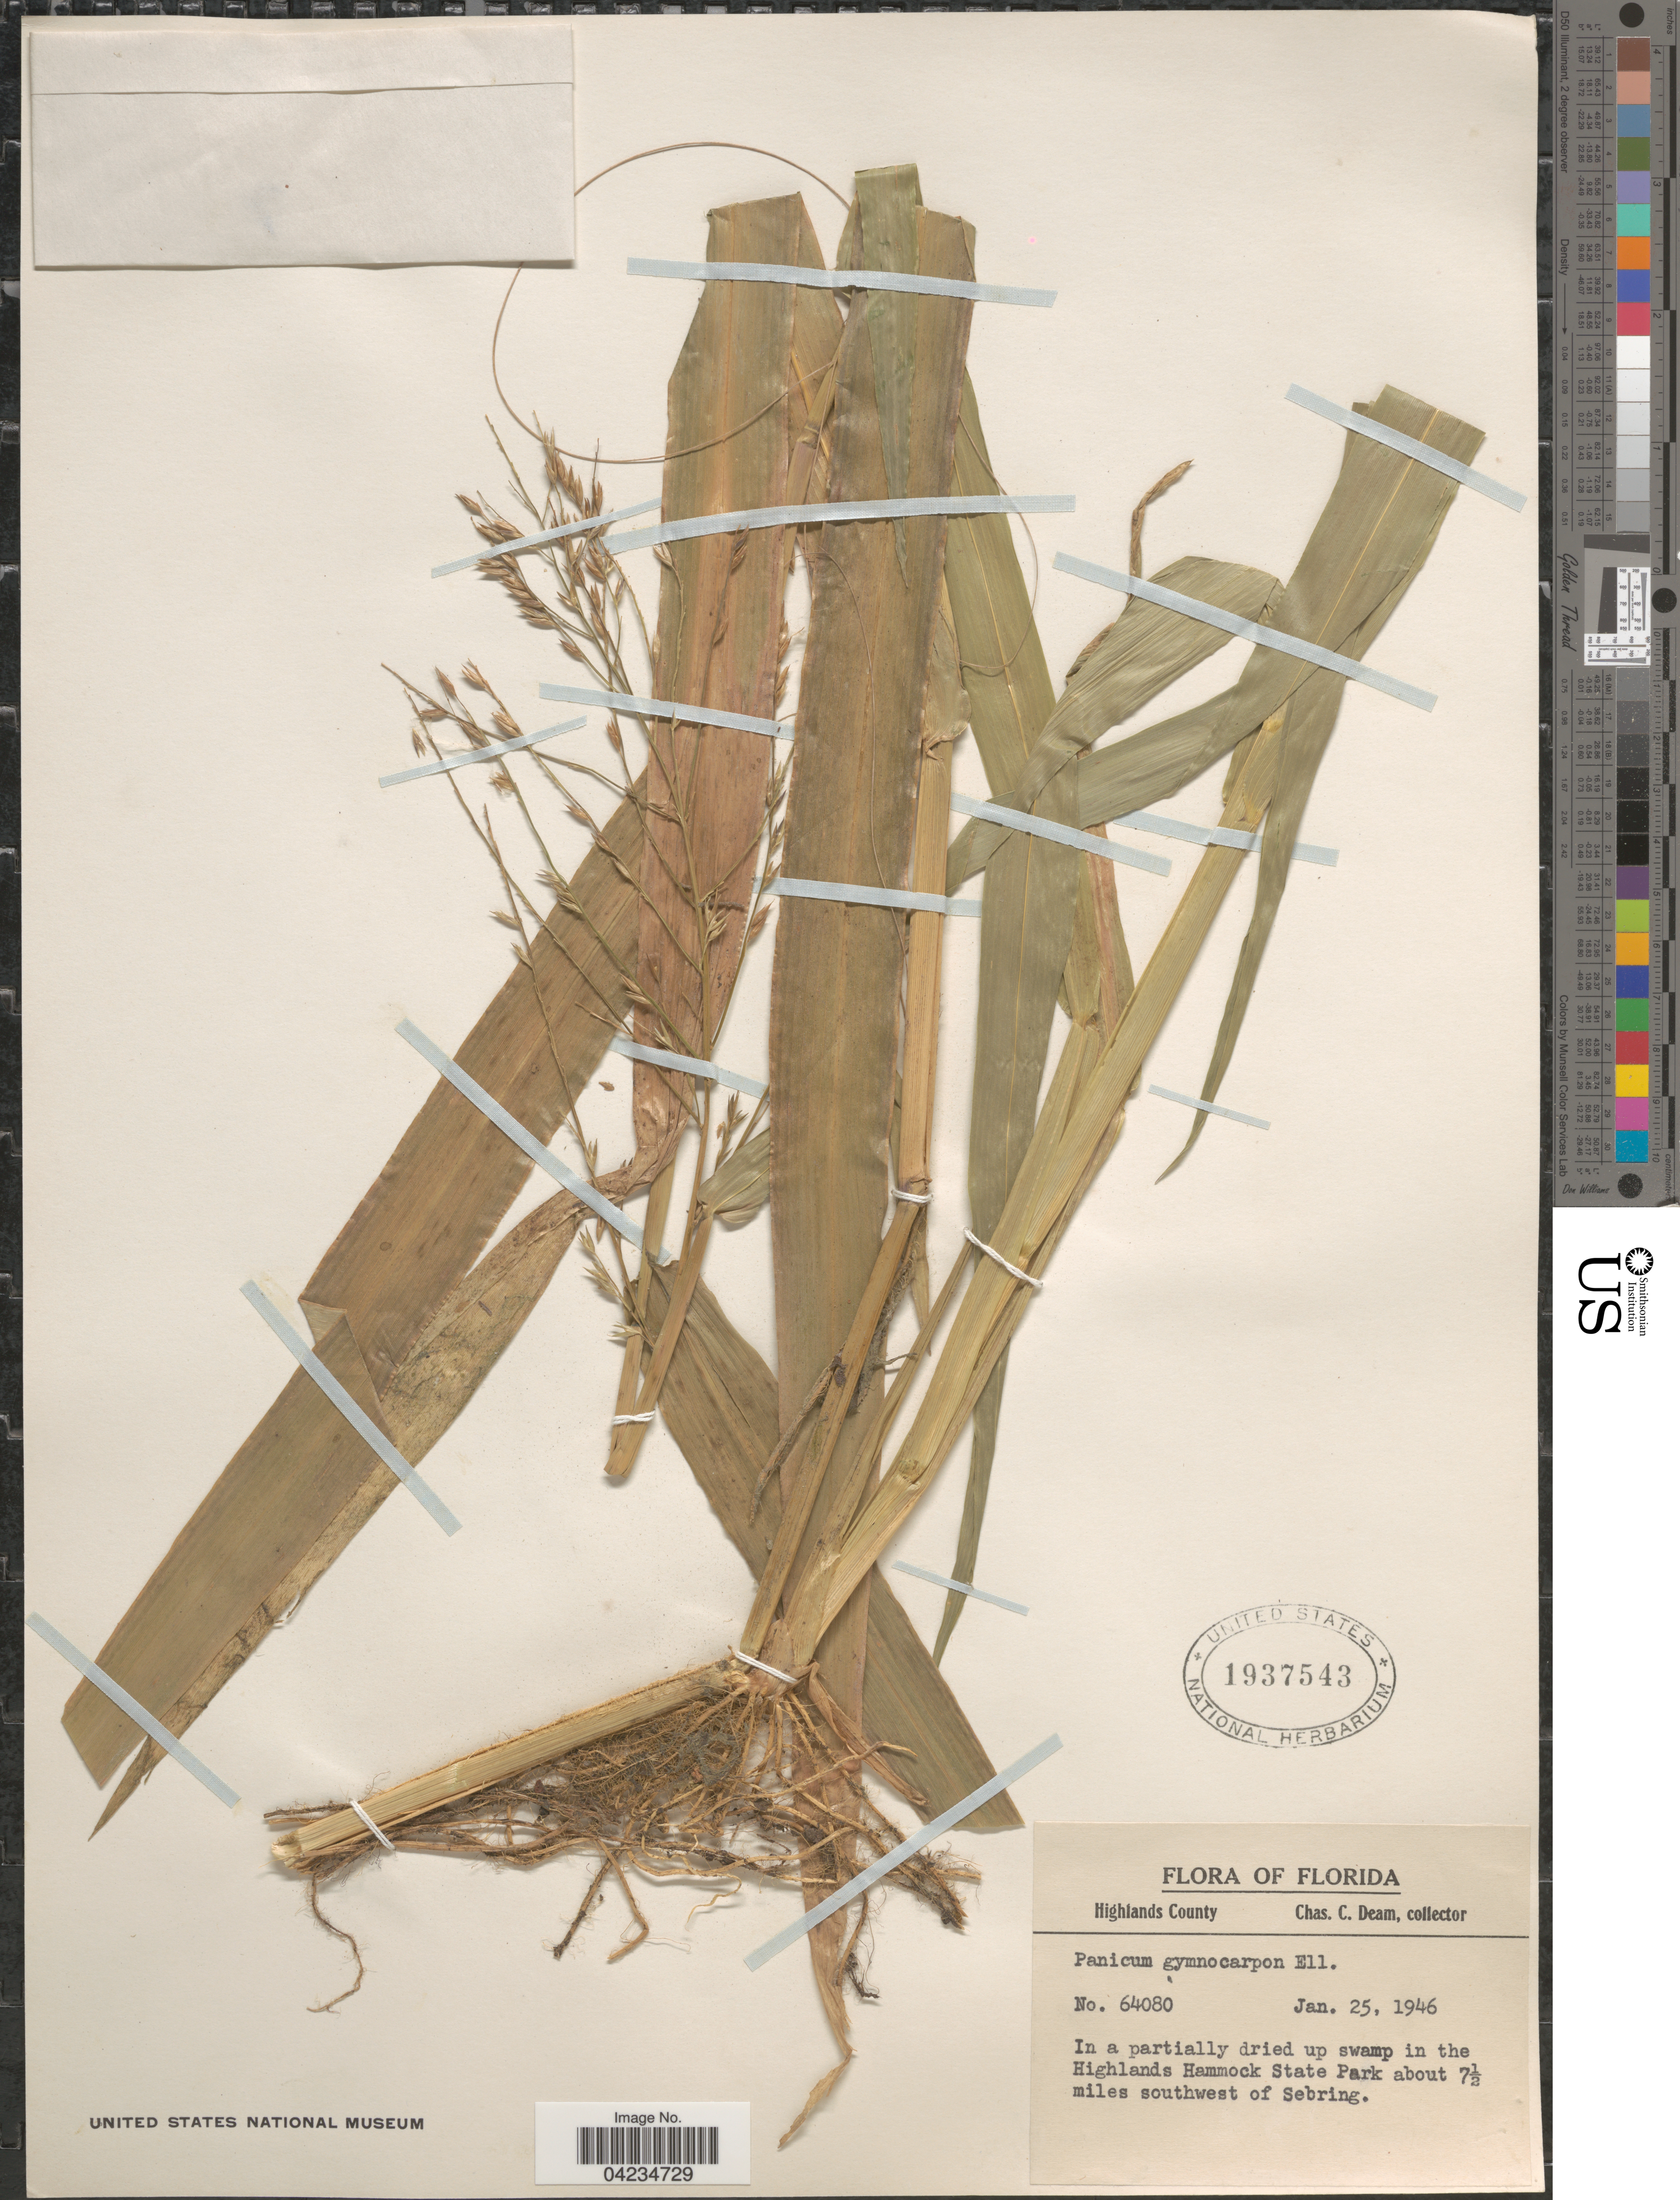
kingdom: Plantae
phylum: Tracheophyta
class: Liliopsida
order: Poales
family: Poaceae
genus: Phanopyrum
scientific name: Phanopyrum gymnocarpon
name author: (Elliott) Nash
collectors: C. C. Deam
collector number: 64080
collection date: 1946-01-25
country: United States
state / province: Florida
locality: Highlands County. In a partially dried up swamp in the Highlands Hammock State Park about 7½ miles southwest of Sebring.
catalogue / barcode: US 1937543